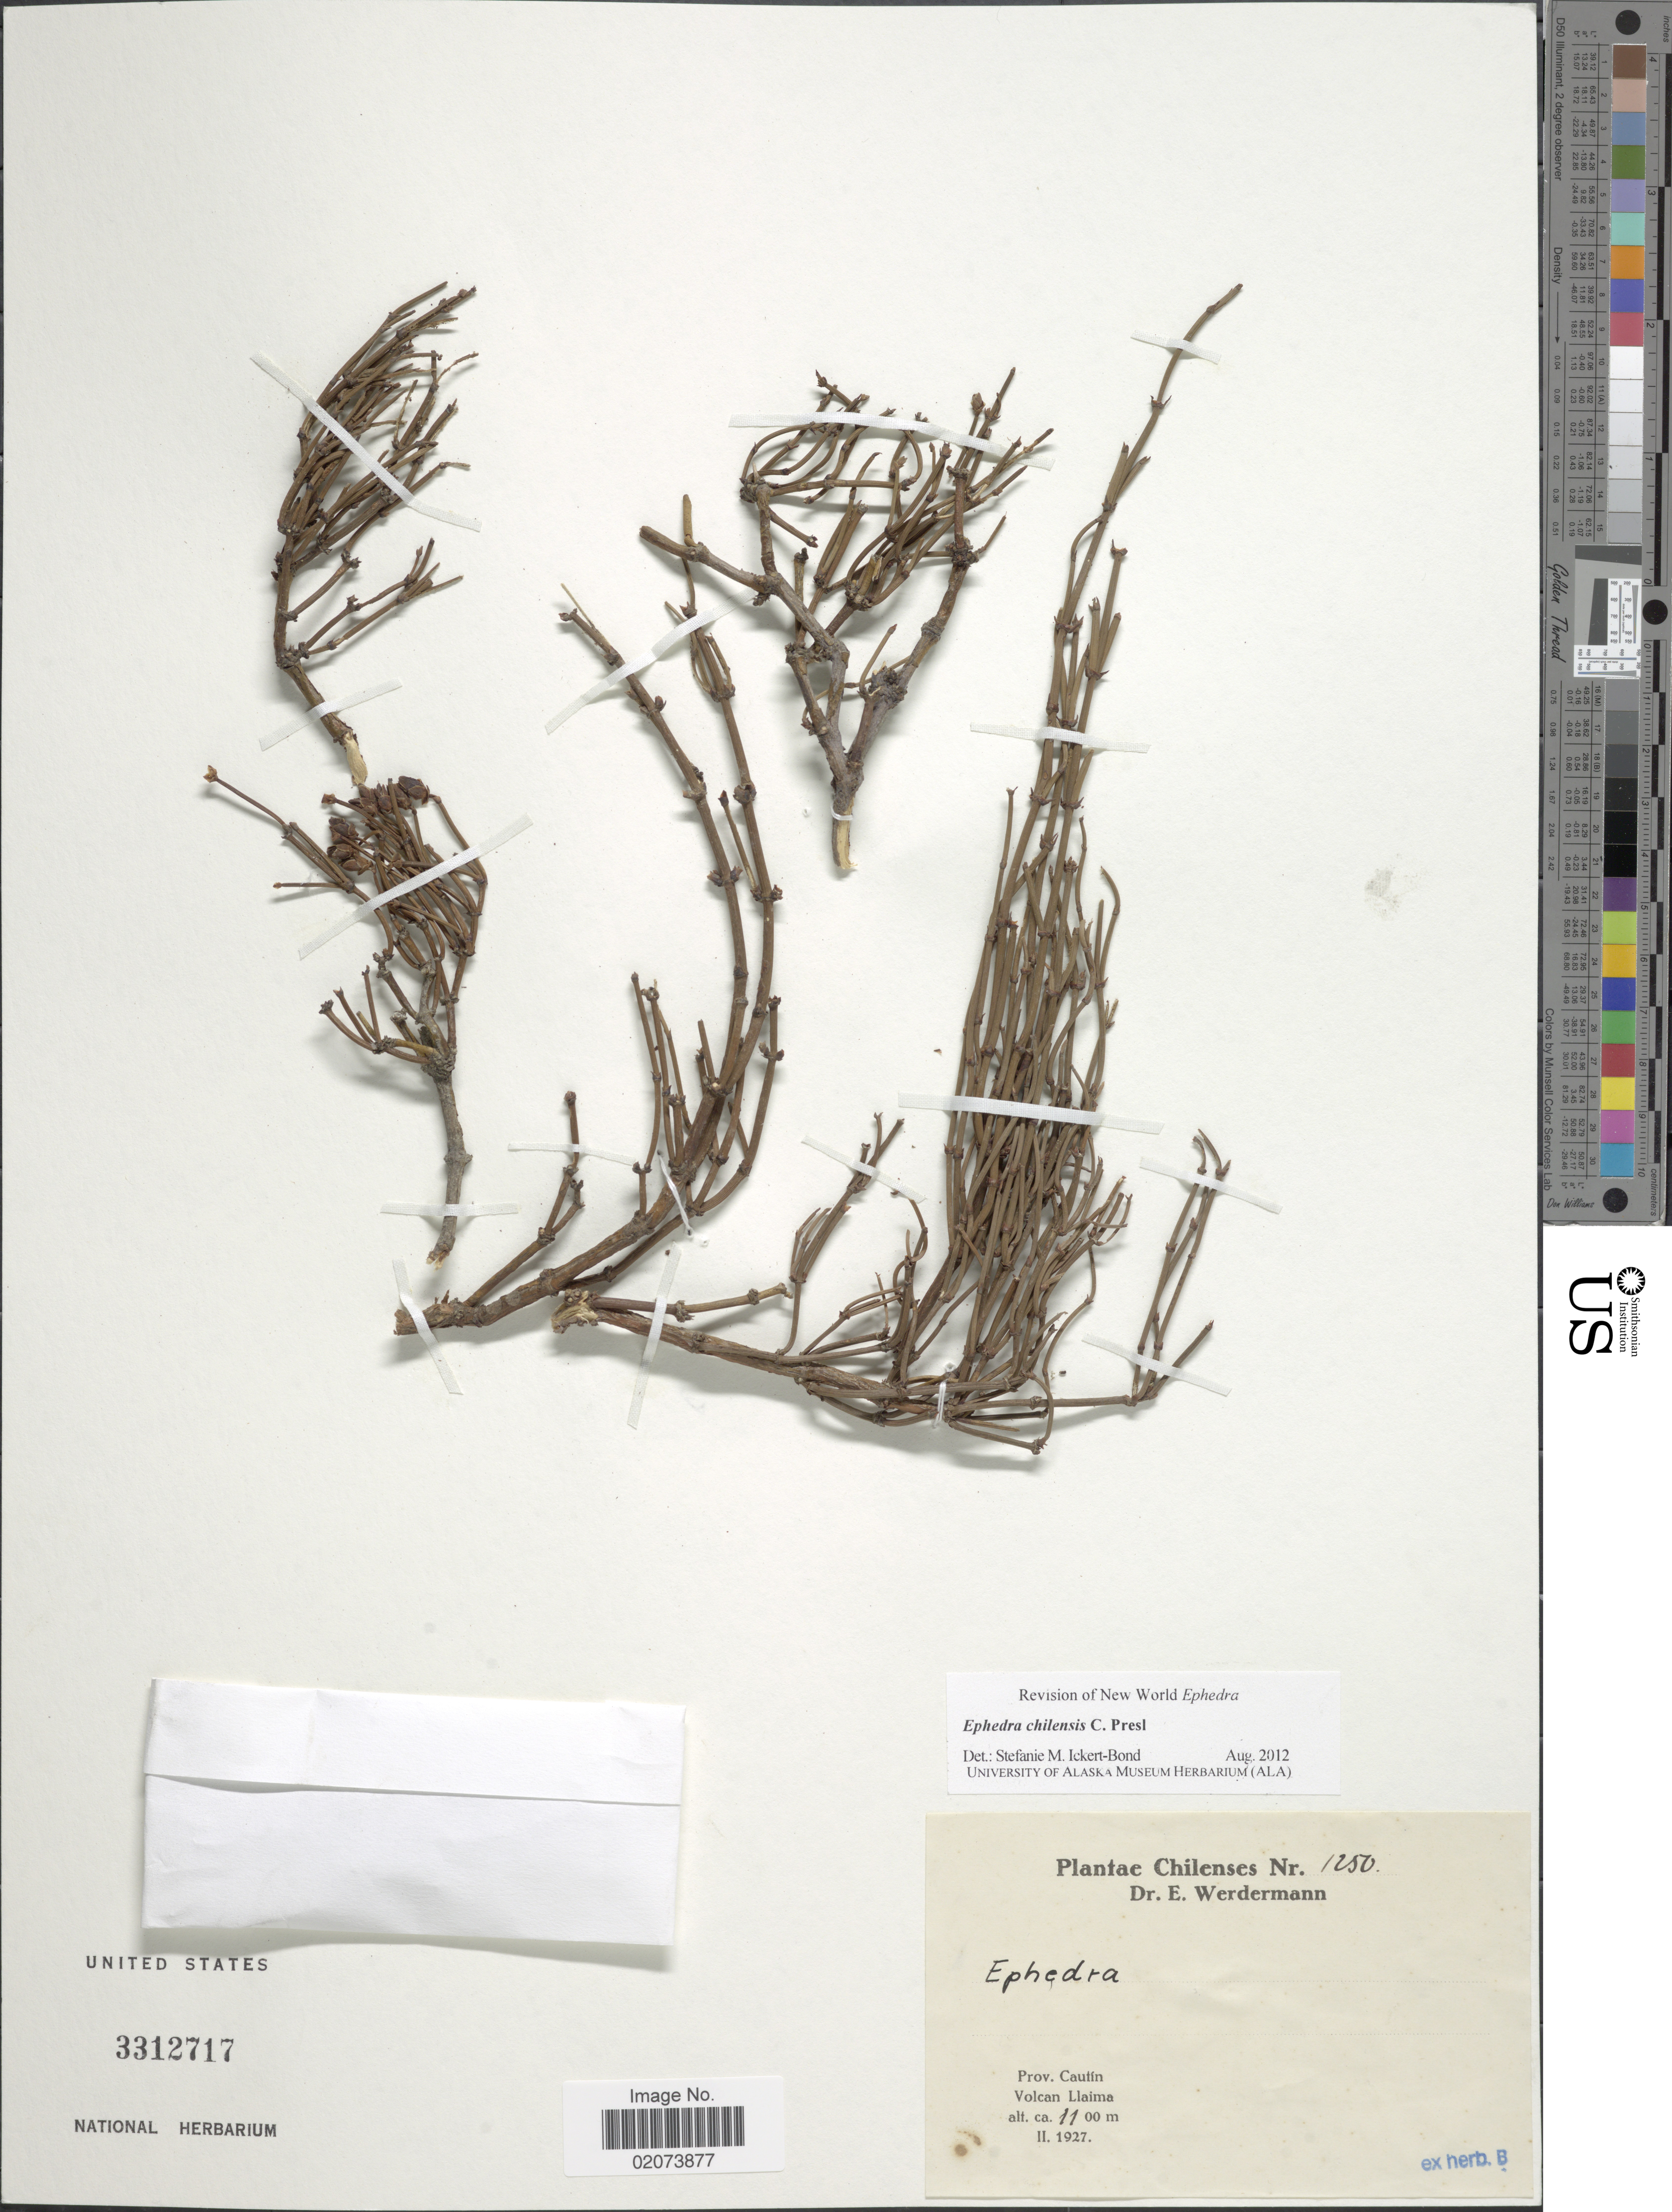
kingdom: Plantae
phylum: Tracheophyta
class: Gnetopsida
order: Ephedrales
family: Ephedraceae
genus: Ephedra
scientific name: Ephedra chilensis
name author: C. Presl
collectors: E. Werdermann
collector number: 1250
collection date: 1927-02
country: Chile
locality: Prov, Caulin, Volcan Llaima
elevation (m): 1100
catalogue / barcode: US 3312717